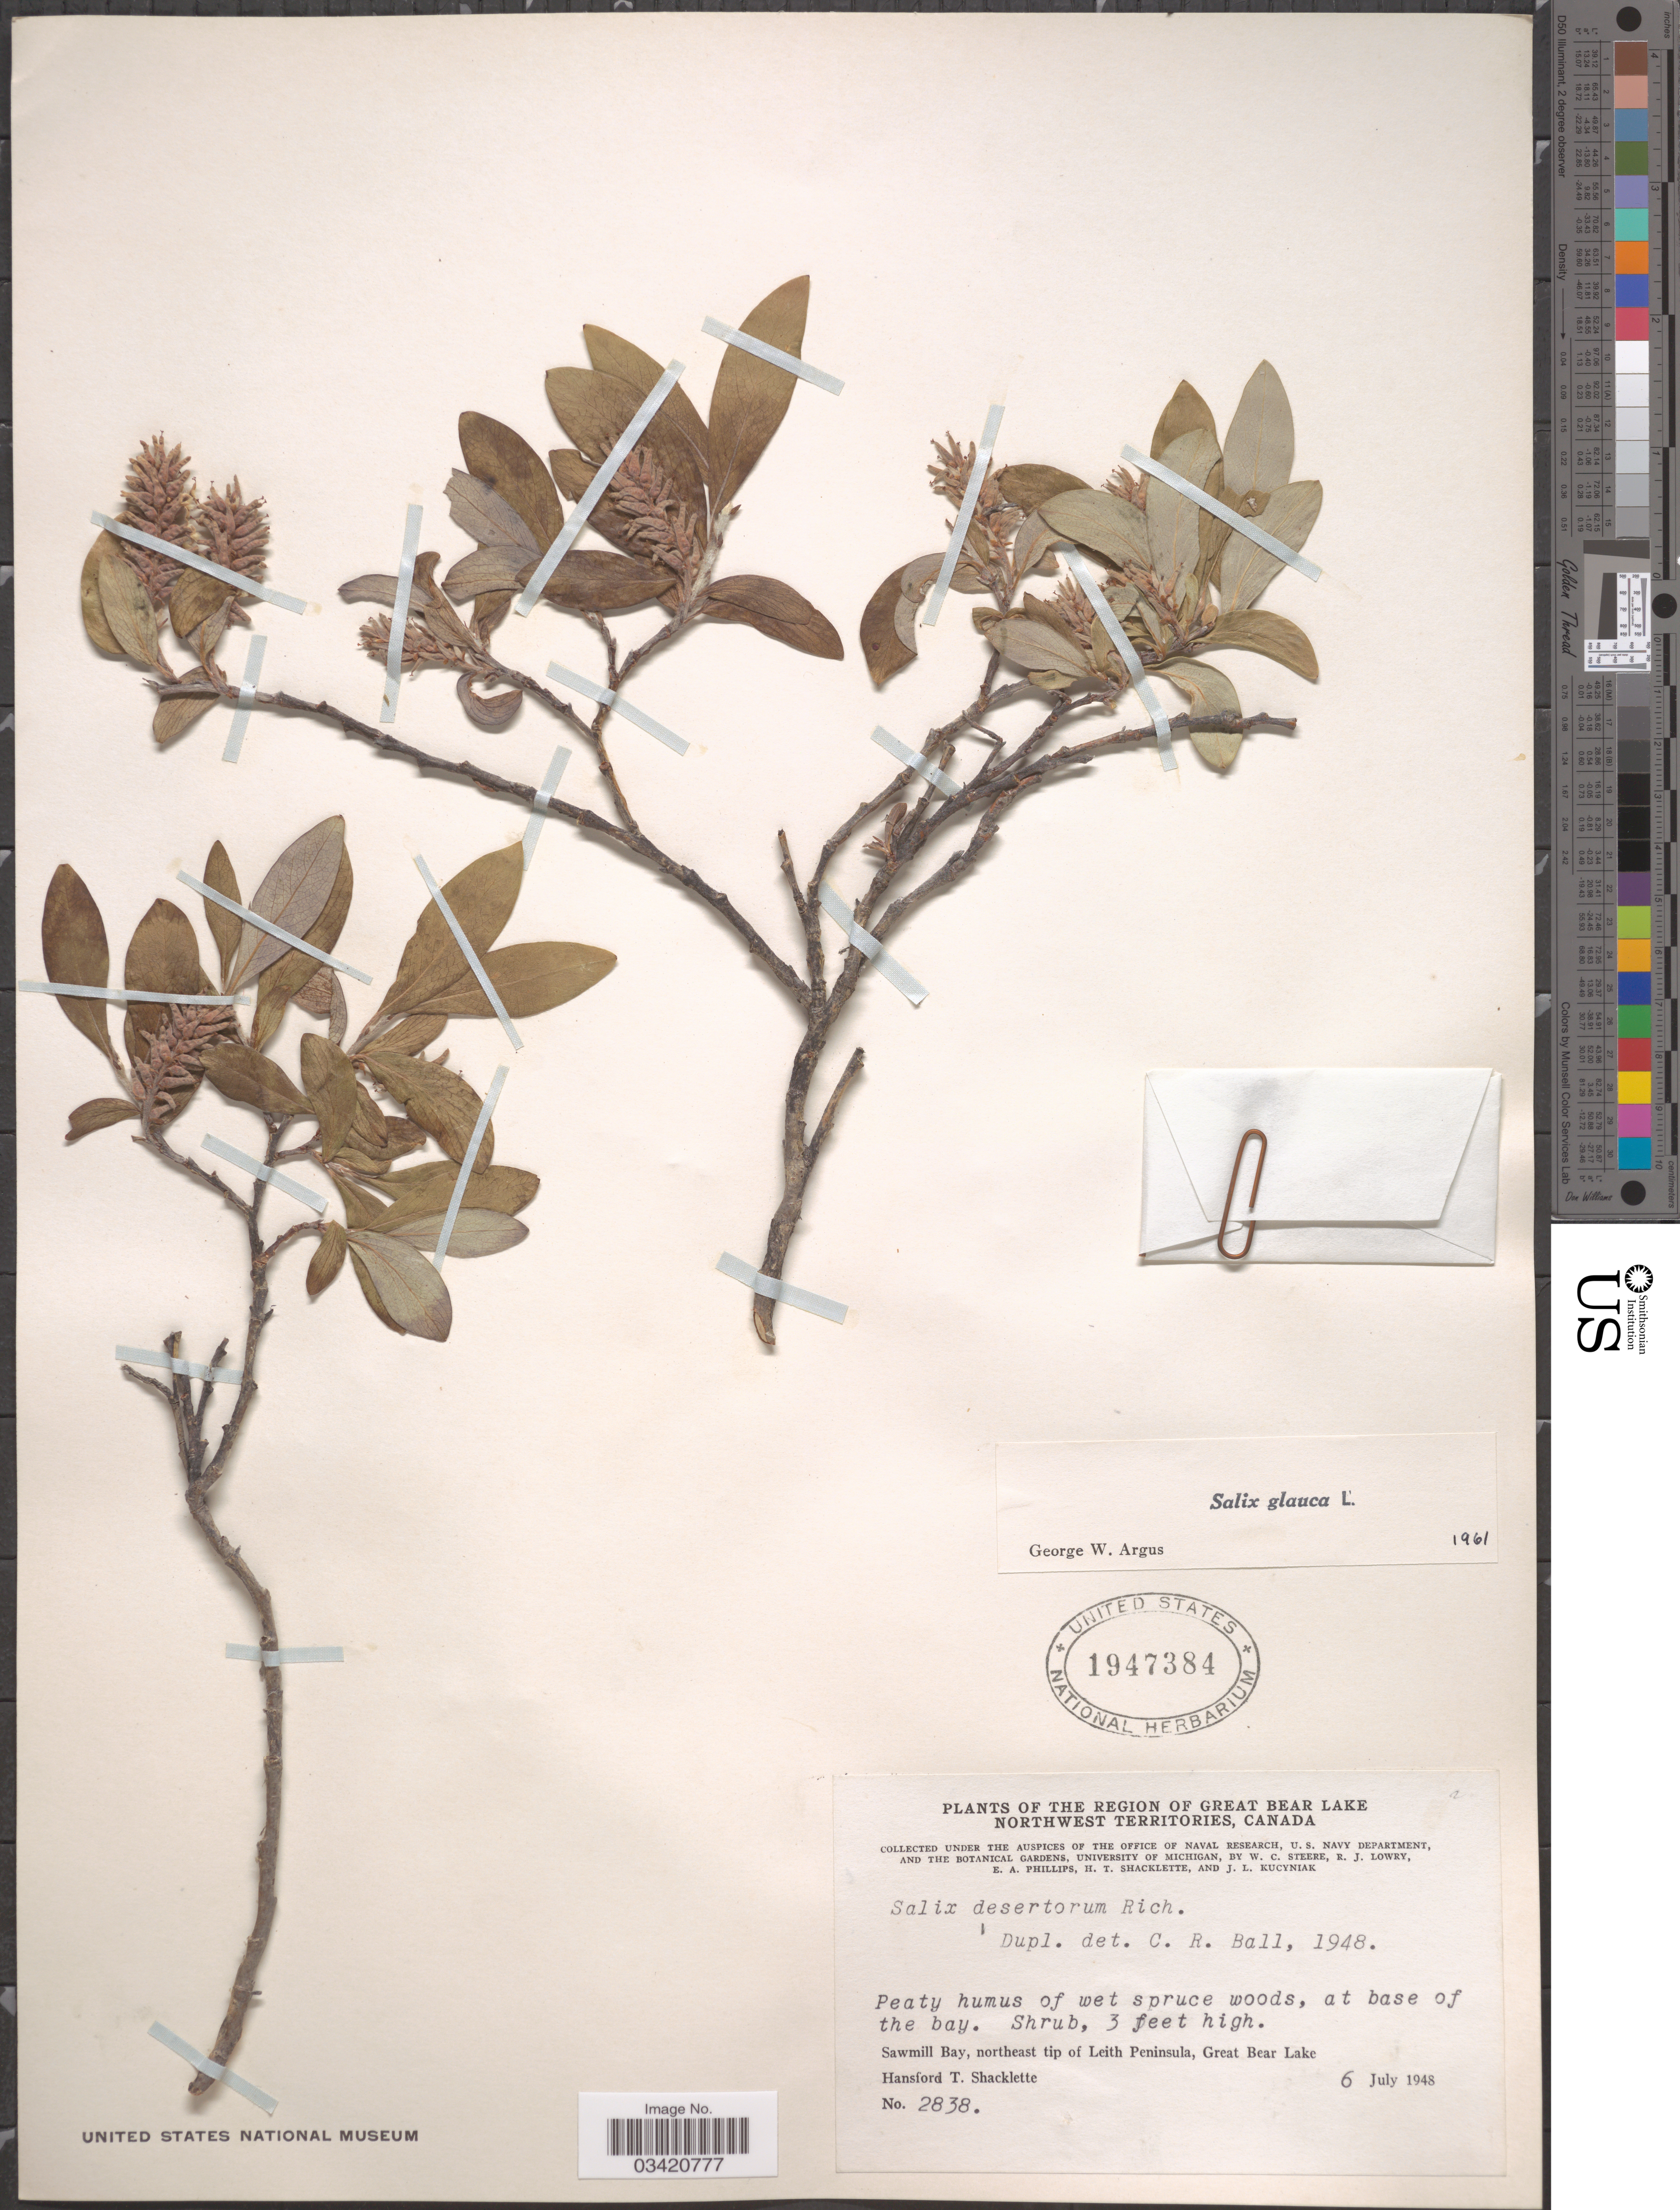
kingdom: Plantae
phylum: Tracheophyta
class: Magnoliopsida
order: Malpighiales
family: Salicaceae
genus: Salix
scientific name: Salix glauca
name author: L.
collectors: H. Shacklette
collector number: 2838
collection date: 1948-07-06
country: Canada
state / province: Northwest Territories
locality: Region of Great Bear Lake. At base of the bay. Sawmill Bay, northeast tip of Leith Peninsula, Great Bear Lake.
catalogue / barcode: US 1947384